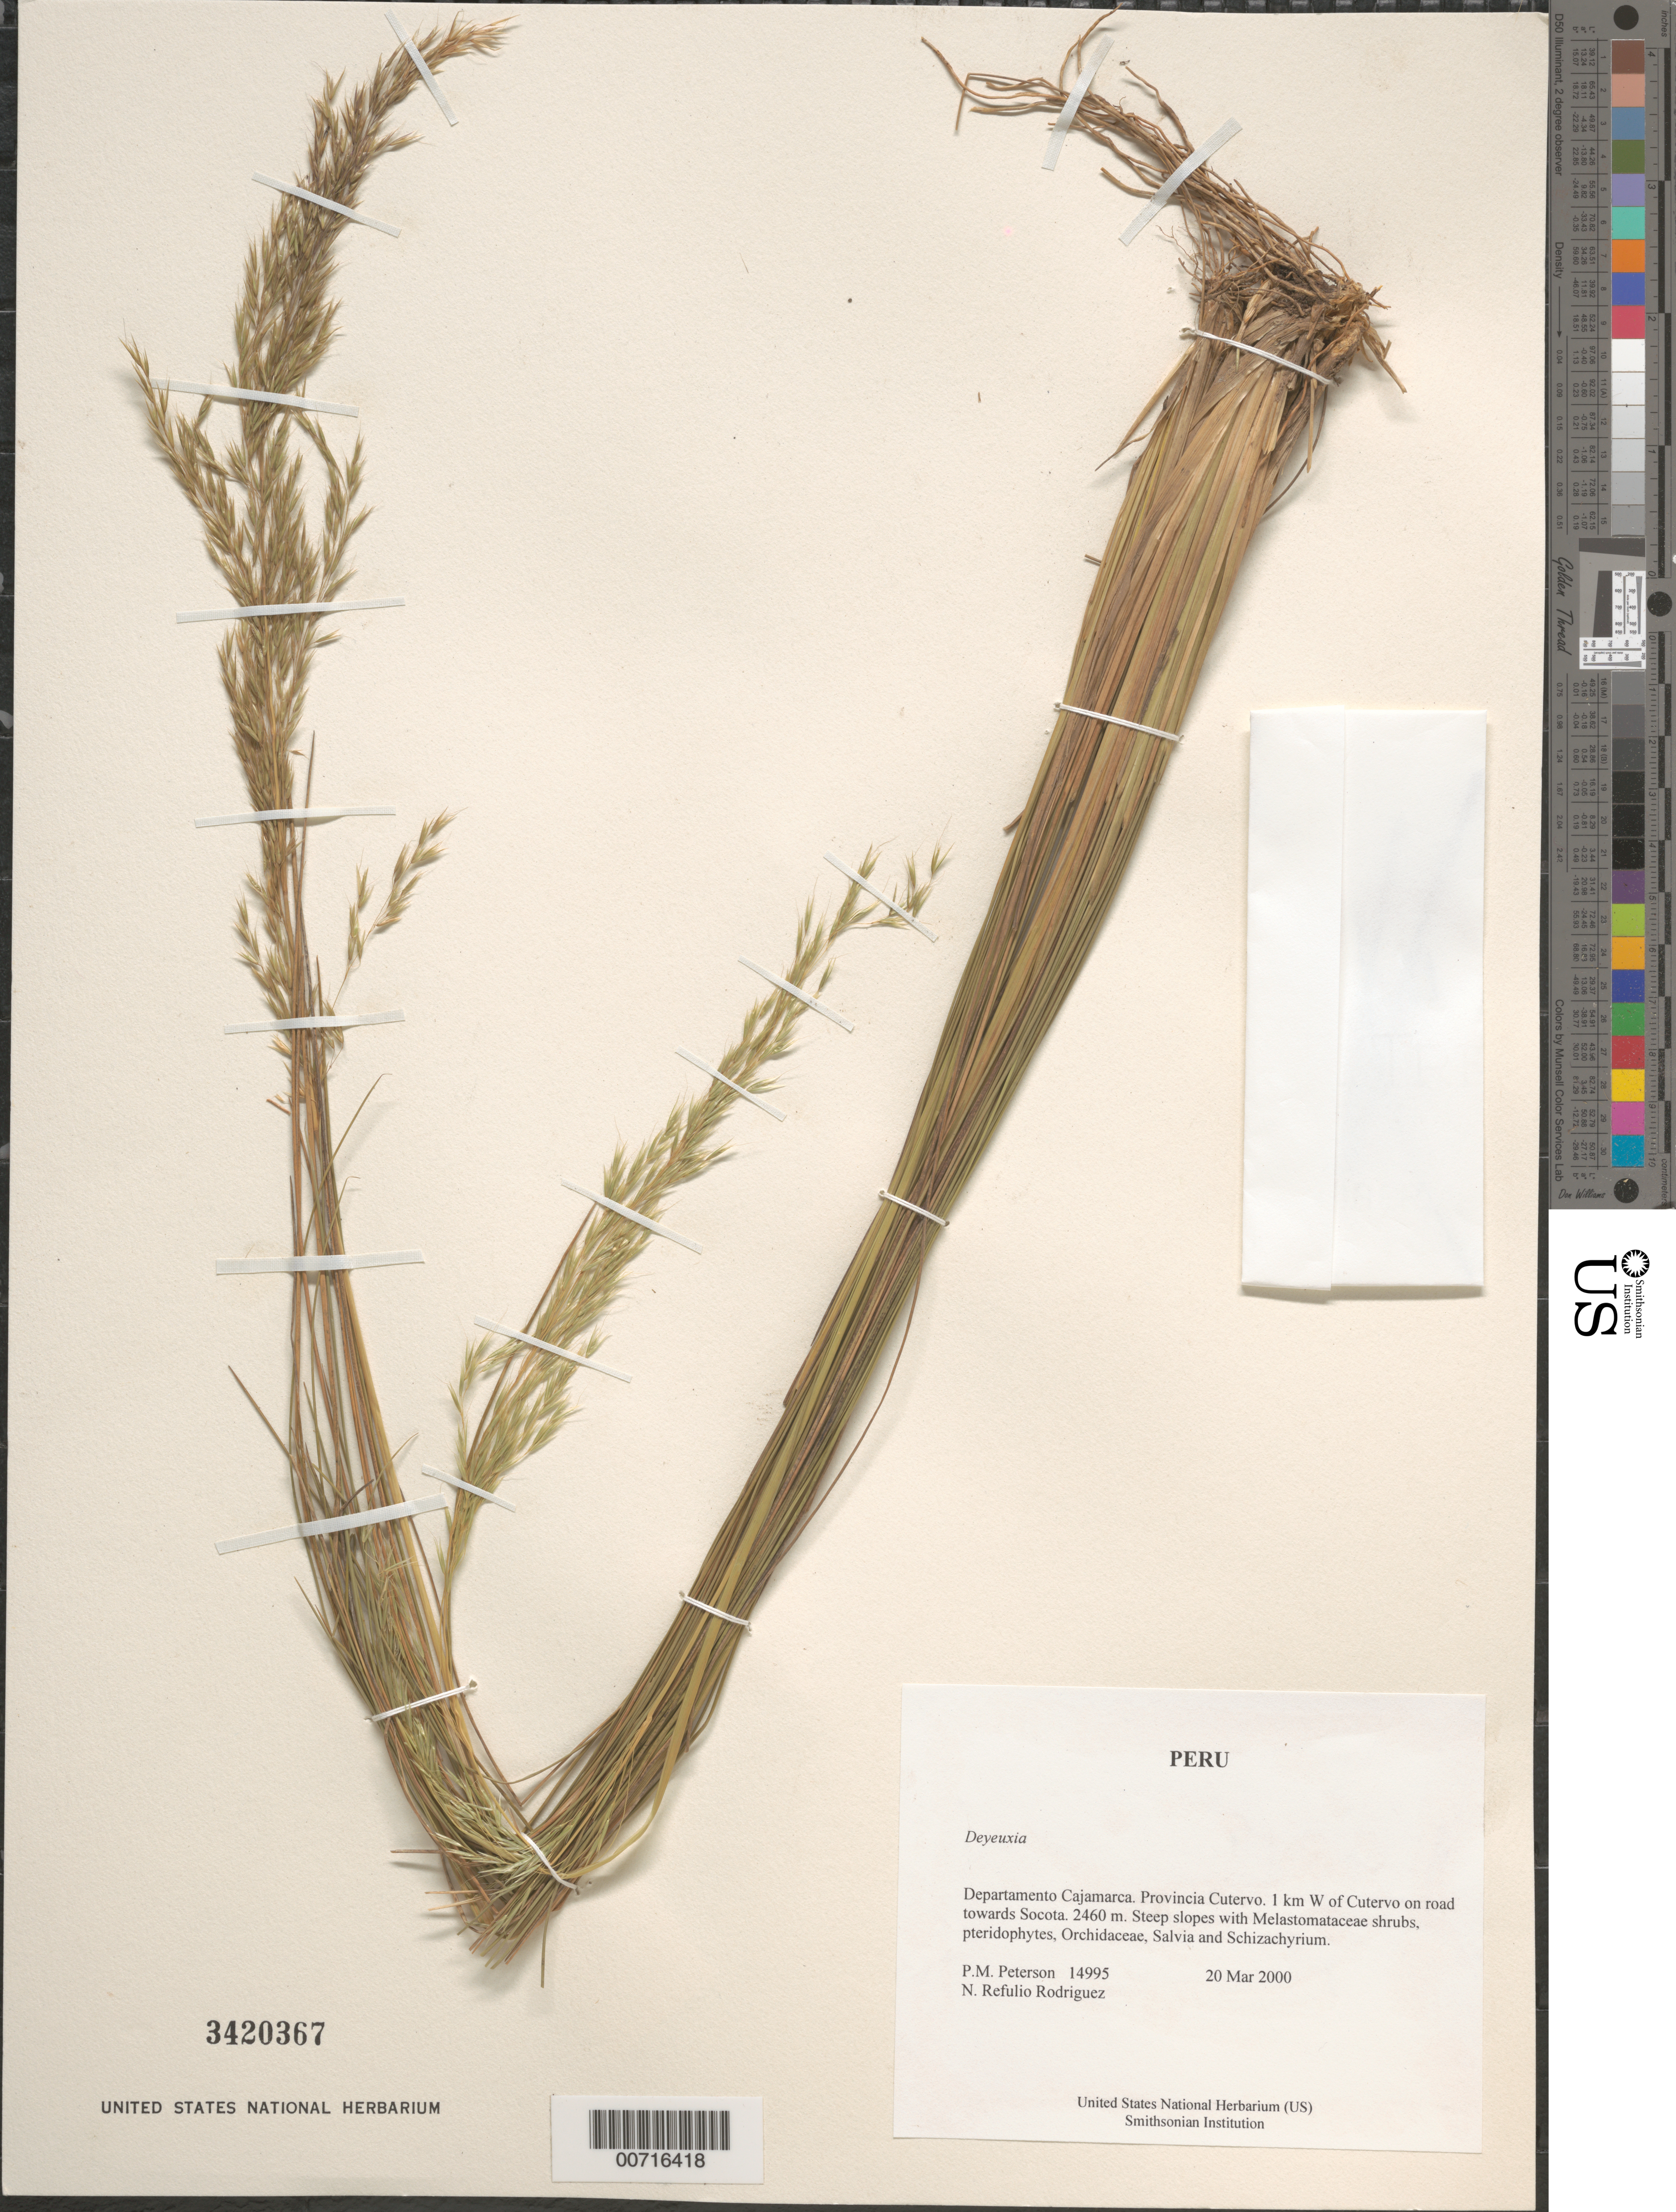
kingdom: Plantae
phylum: Tracheophyta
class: Liliopsida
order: Poales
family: Poaceae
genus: Calamagrostis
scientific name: Calamagrostis sp.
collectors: P. M. Peterson & N. Refulio-Rodríguez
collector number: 14995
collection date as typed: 20 Mar 2000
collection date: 2000-03-20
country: Peru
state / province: Cajamarca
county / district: Cutervo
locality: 1 km W of Cutervo on road towards Socota.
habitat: Steep slopes with Melastomataceae shrubs, pteridophytes, Orchidaceae, Salvia and Schizachyrium.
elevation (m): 2460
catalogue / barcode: US 3420367